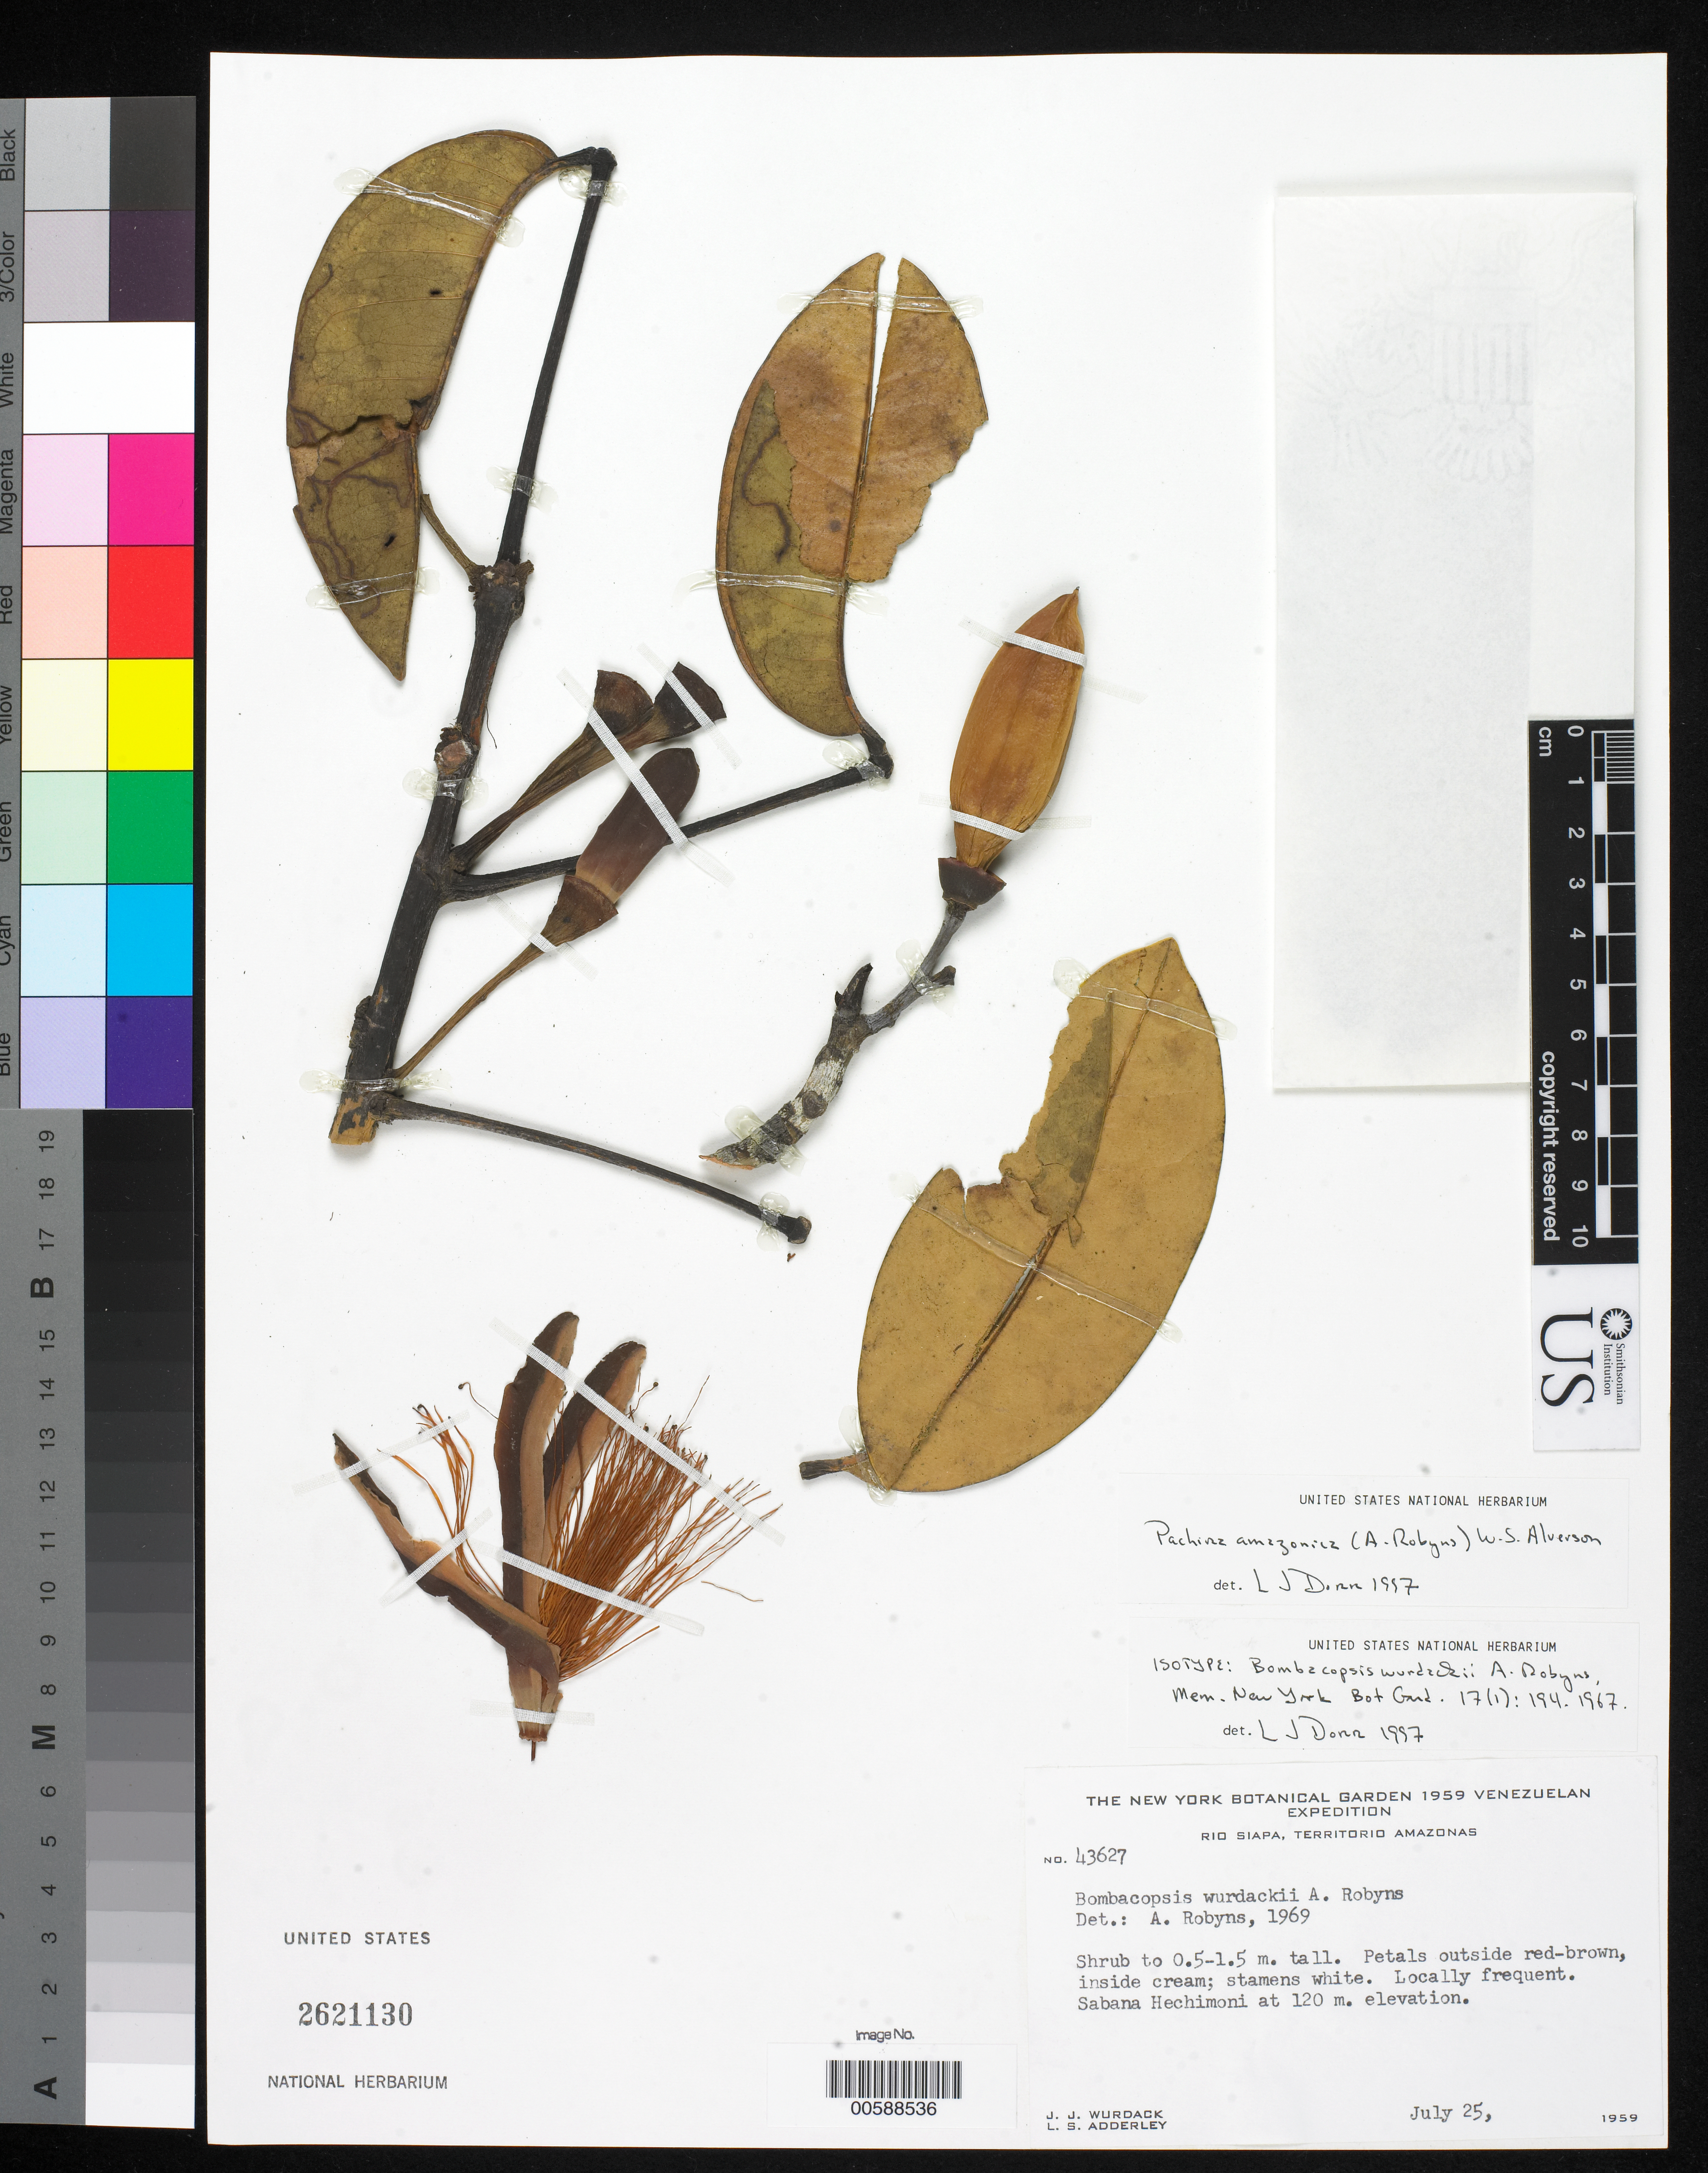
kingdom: Plantae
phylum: Tracheophyta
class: Magnoliopsida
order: Malvales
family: Malvaceae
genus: Bombacopsis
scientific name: Bombacopsis wurdackii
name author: A. Robyns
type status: Isotype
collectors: J. J. Wurdack & L. S. Adderley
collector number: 43627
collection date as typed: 25 Jul 1959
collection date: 1959-07-25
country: Venezuela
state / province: Amazonas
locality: Rio Siapa, Sabana Hechimoni.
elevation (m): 120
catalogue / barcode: US 2621130